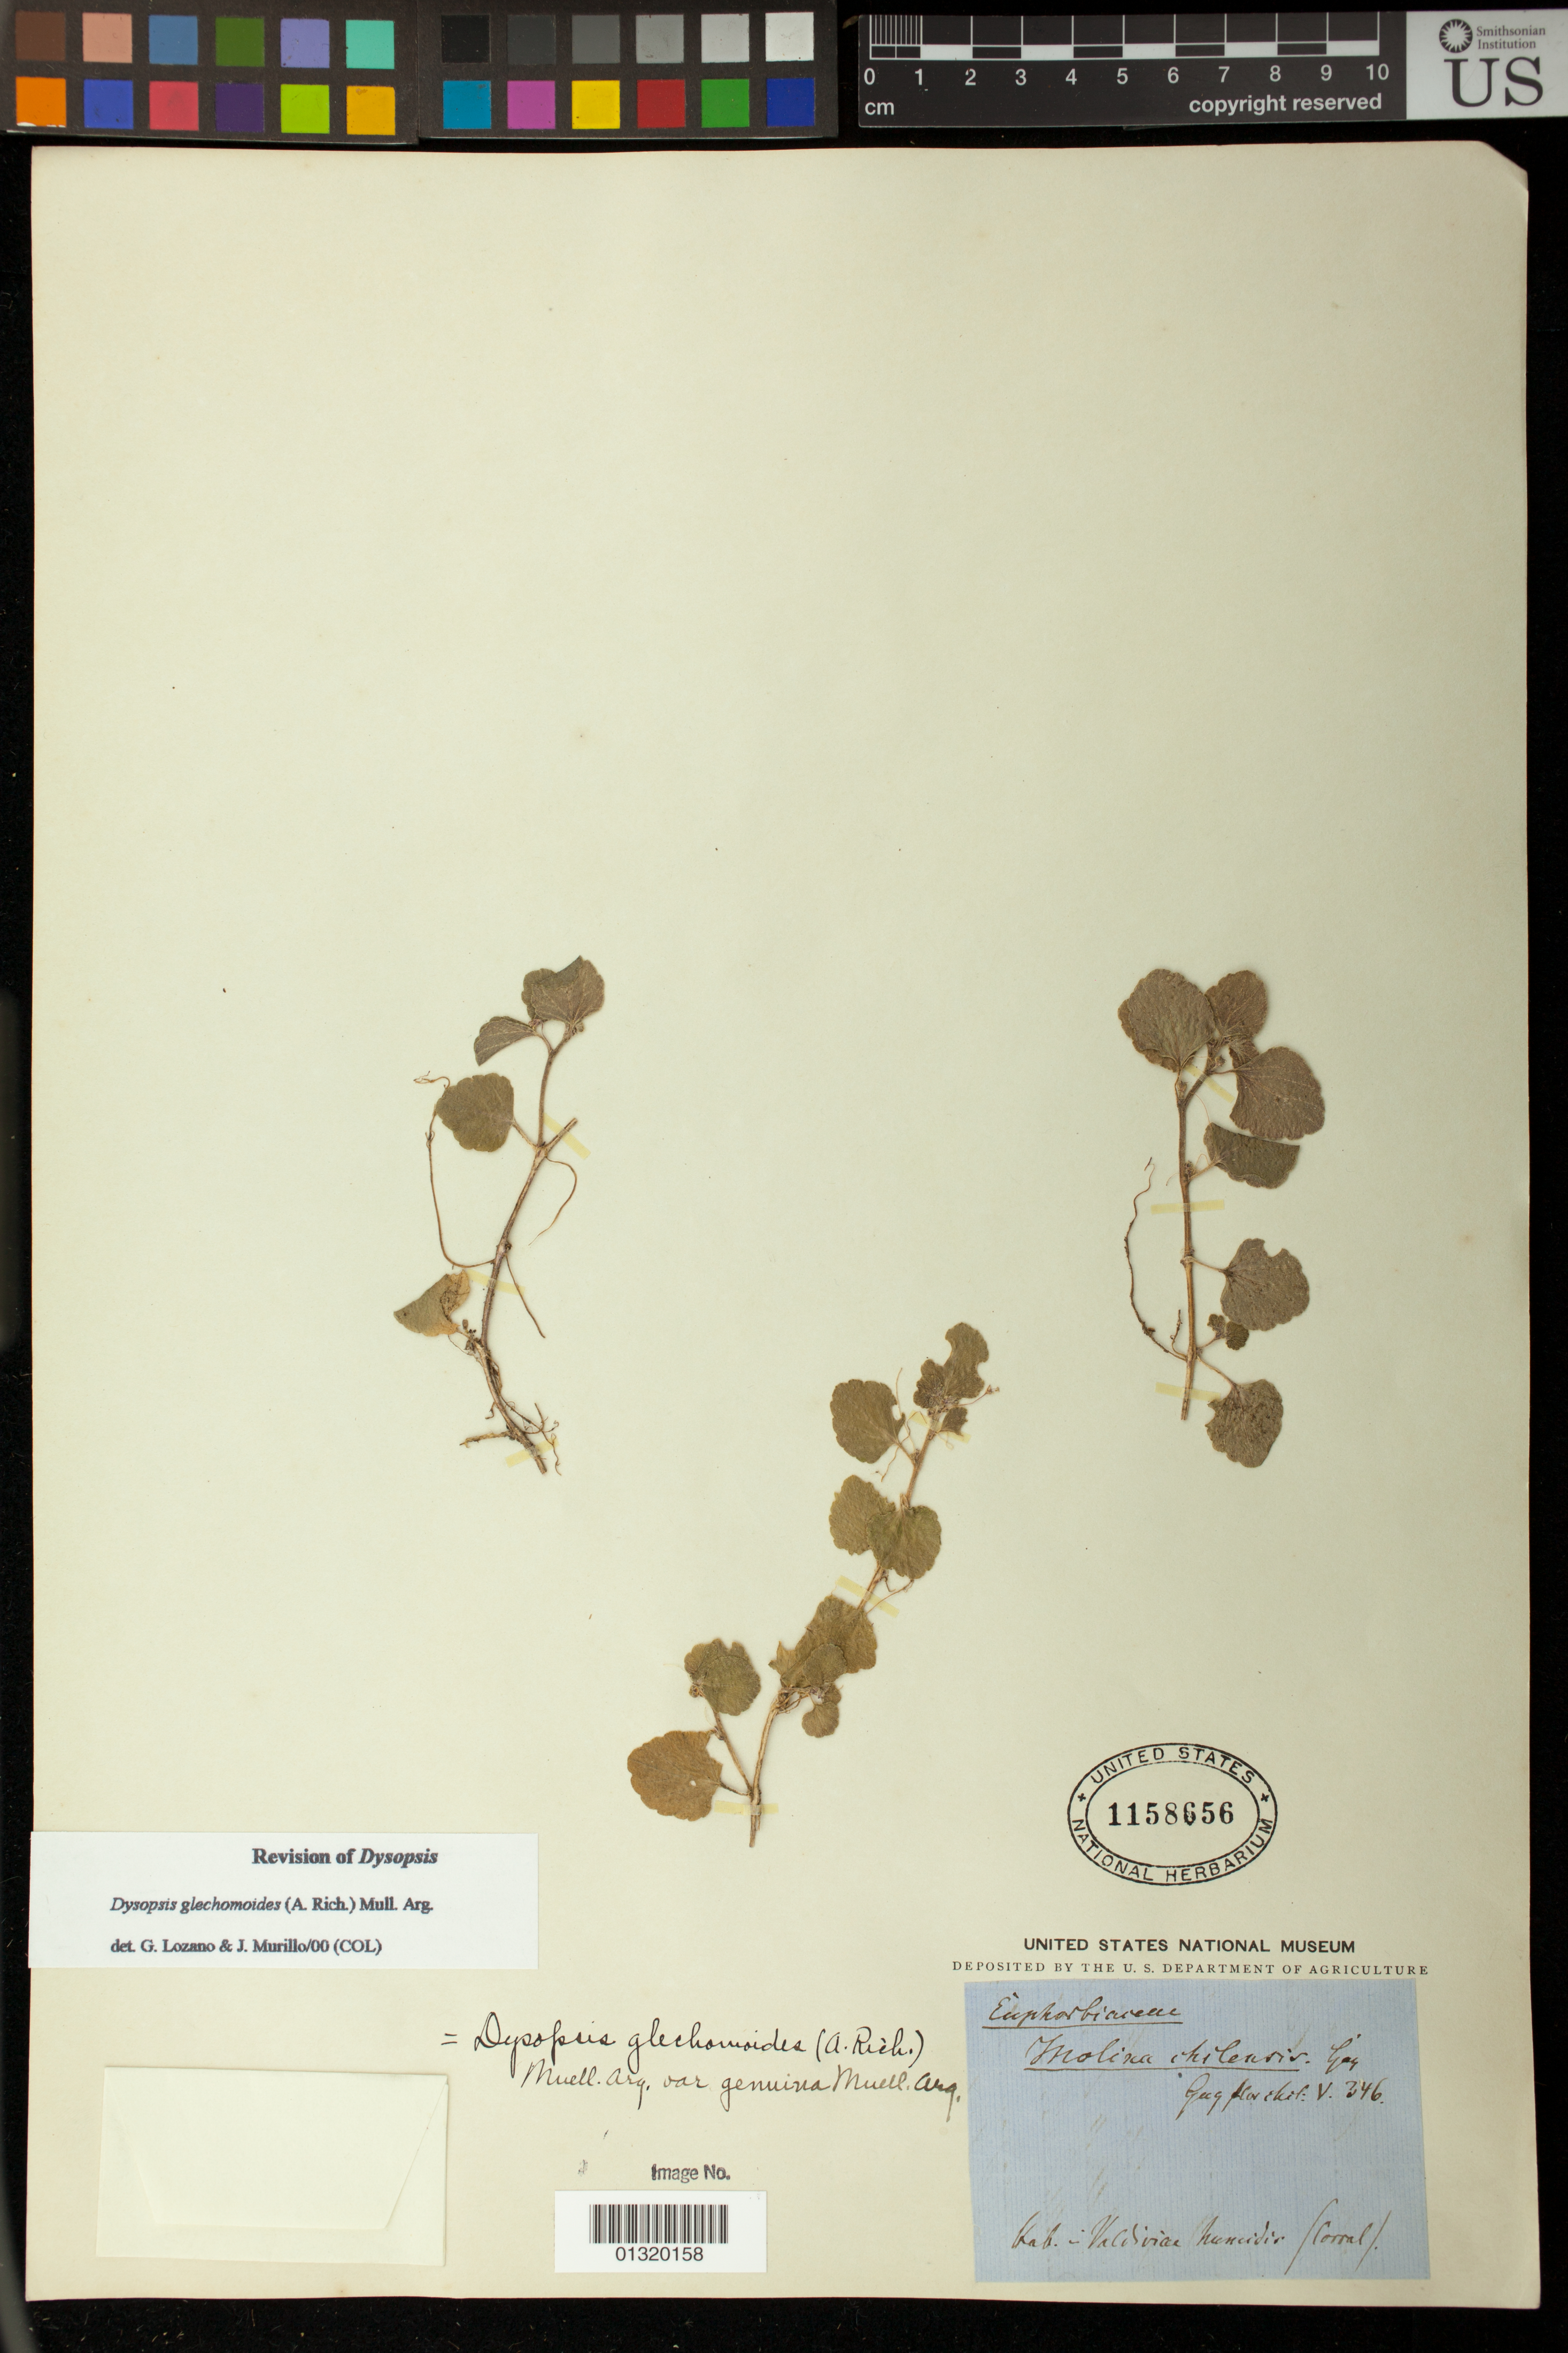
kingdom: Plantae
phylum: Tracheophyta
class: Magnoliopsida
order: Malpighiales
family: Euphorbiaceae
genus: Dysopsis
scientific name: Dysopsis glechomoides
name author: (A. Rich.) Müll. Arg.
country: Chile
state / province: Los Rios (XIV)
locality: Valdiviae, Corral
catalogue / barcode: US 1158656